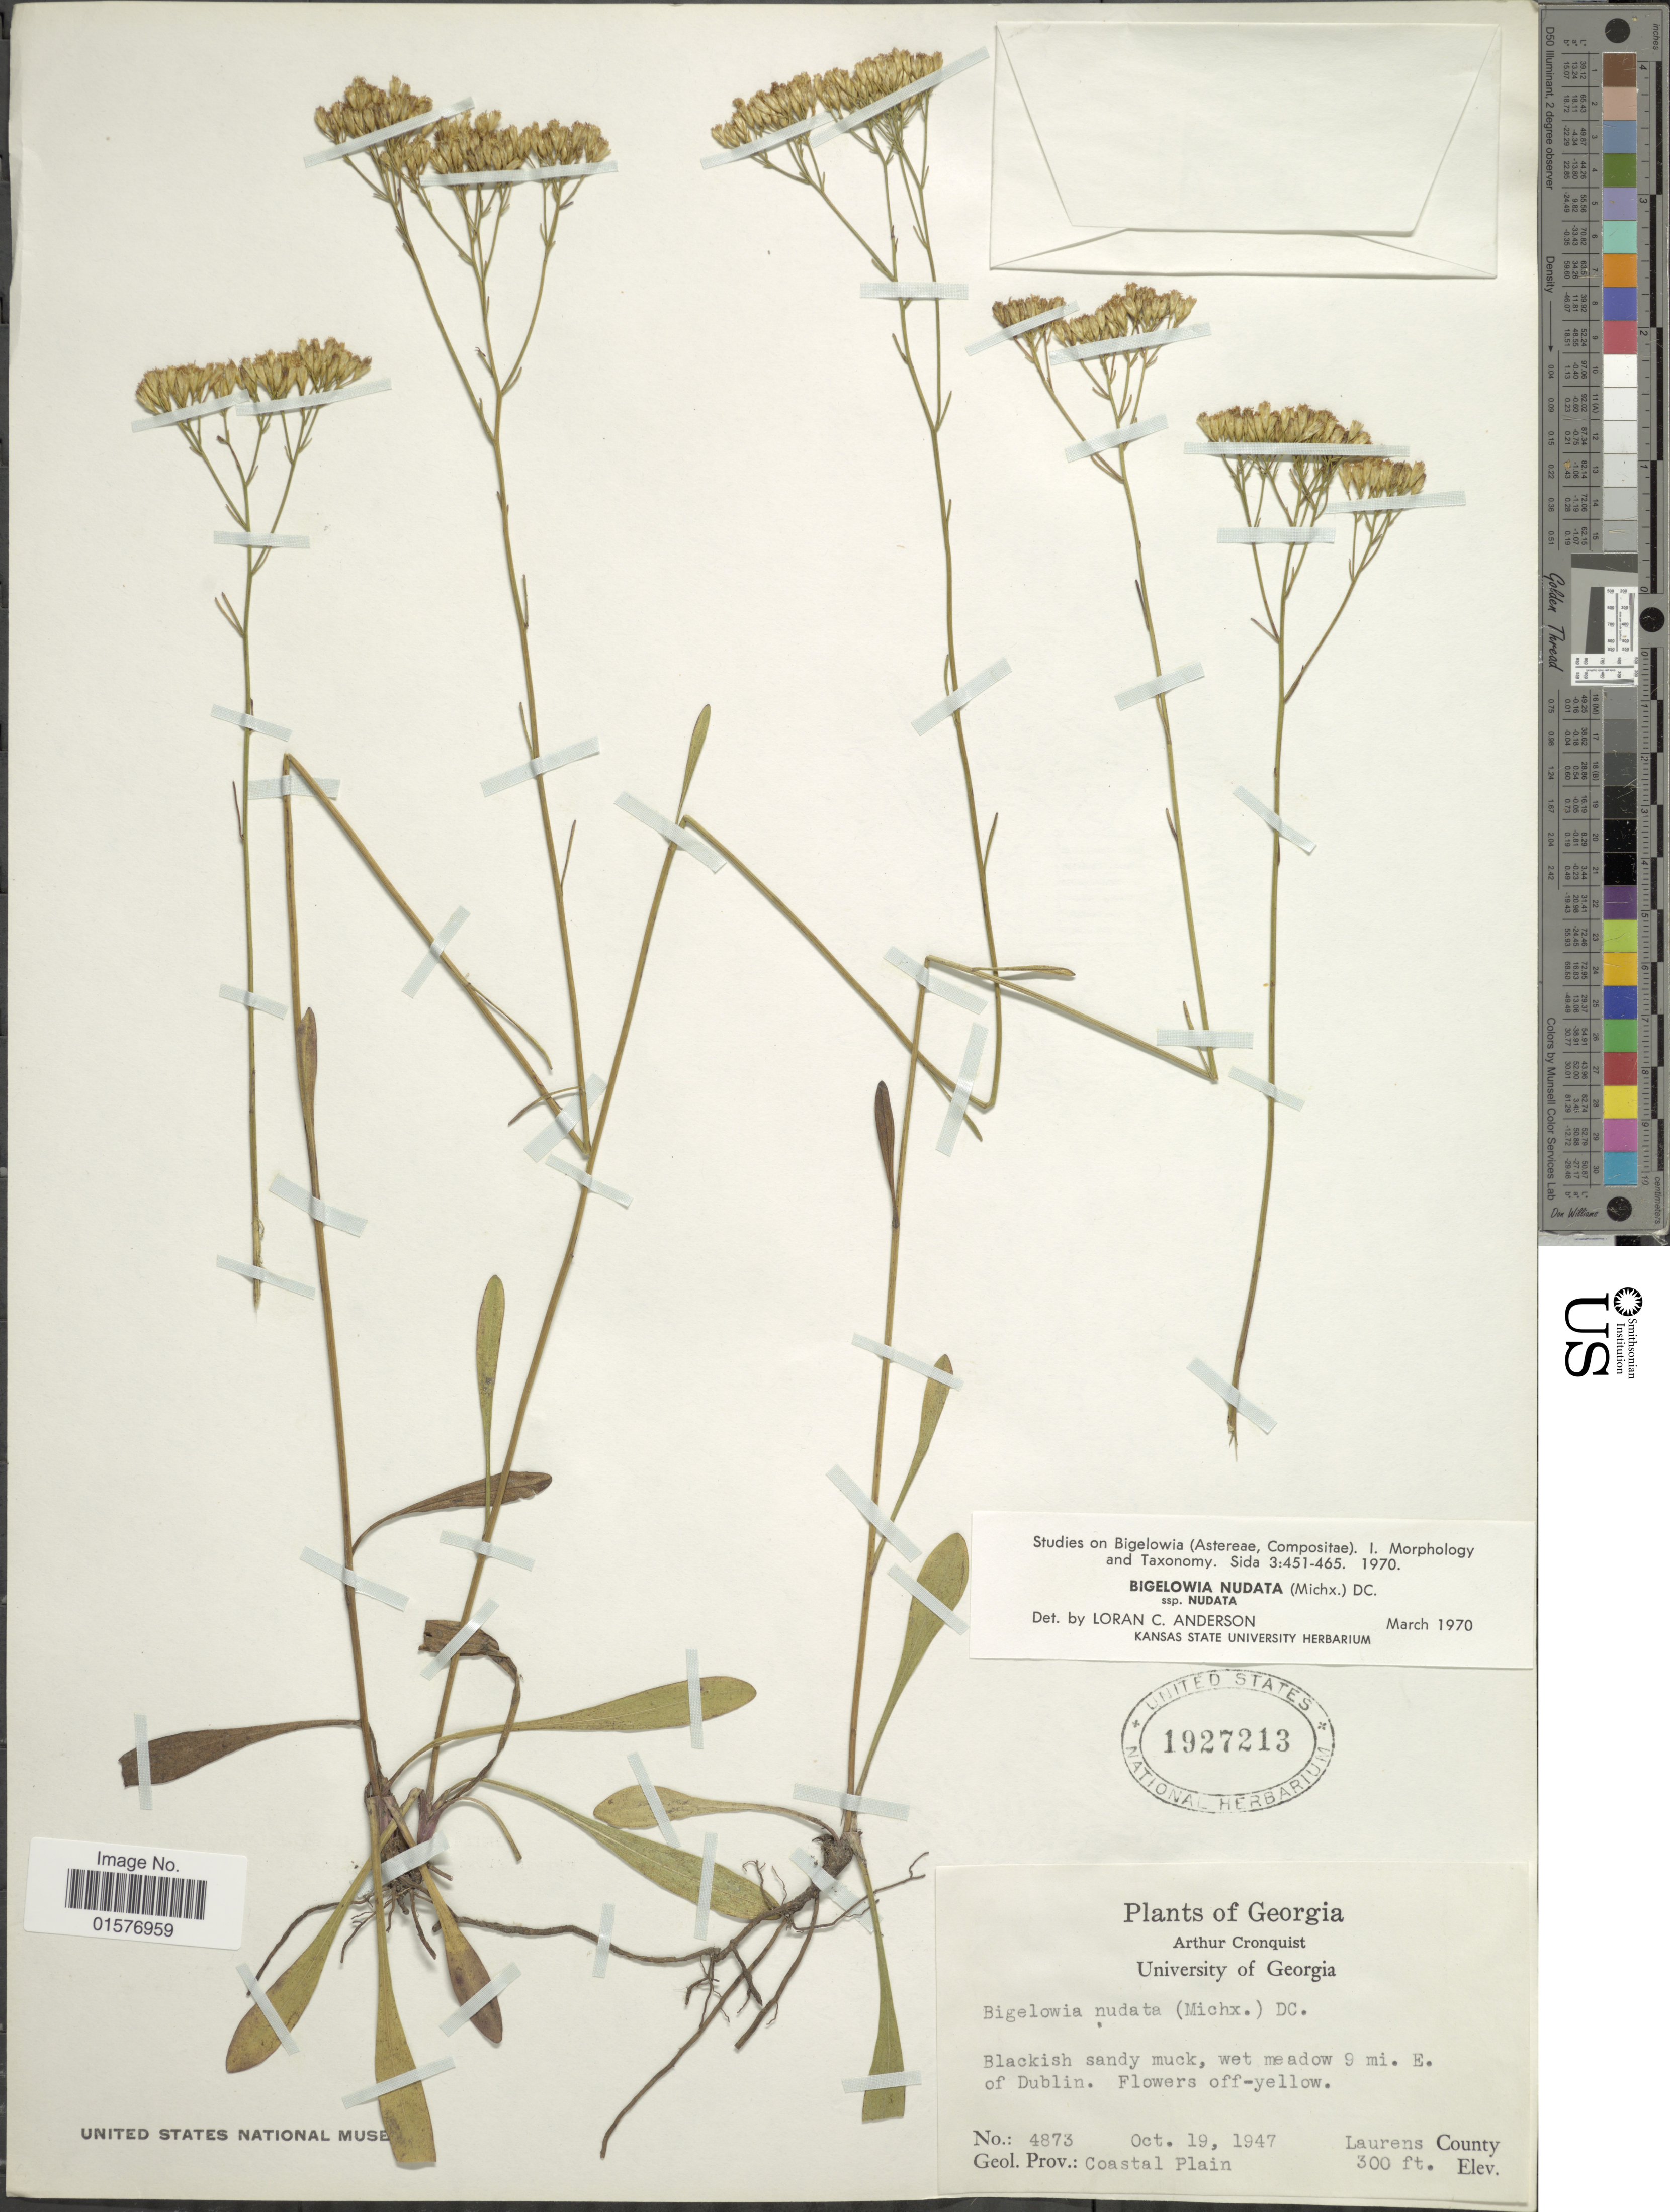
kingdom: Plantae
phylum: Tracheophyta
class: Magnoliopsida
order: Asterales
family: Asteraceae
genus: Bigelowia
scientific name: Bigelowia nudata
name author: (Michx.) DC.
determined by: Urbatsch, Lowell E., Curator (LSU), Louisiana State University (UNITED STATES)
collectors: A. J. Cronquist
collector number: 4873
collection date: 1947-10-19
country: United States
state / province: Georgia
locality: wet meadow 9 mi. E. of Dublin, Laurens County, Geol. Prov.: Coastal Plain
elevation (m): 91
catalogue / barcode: US 1927213